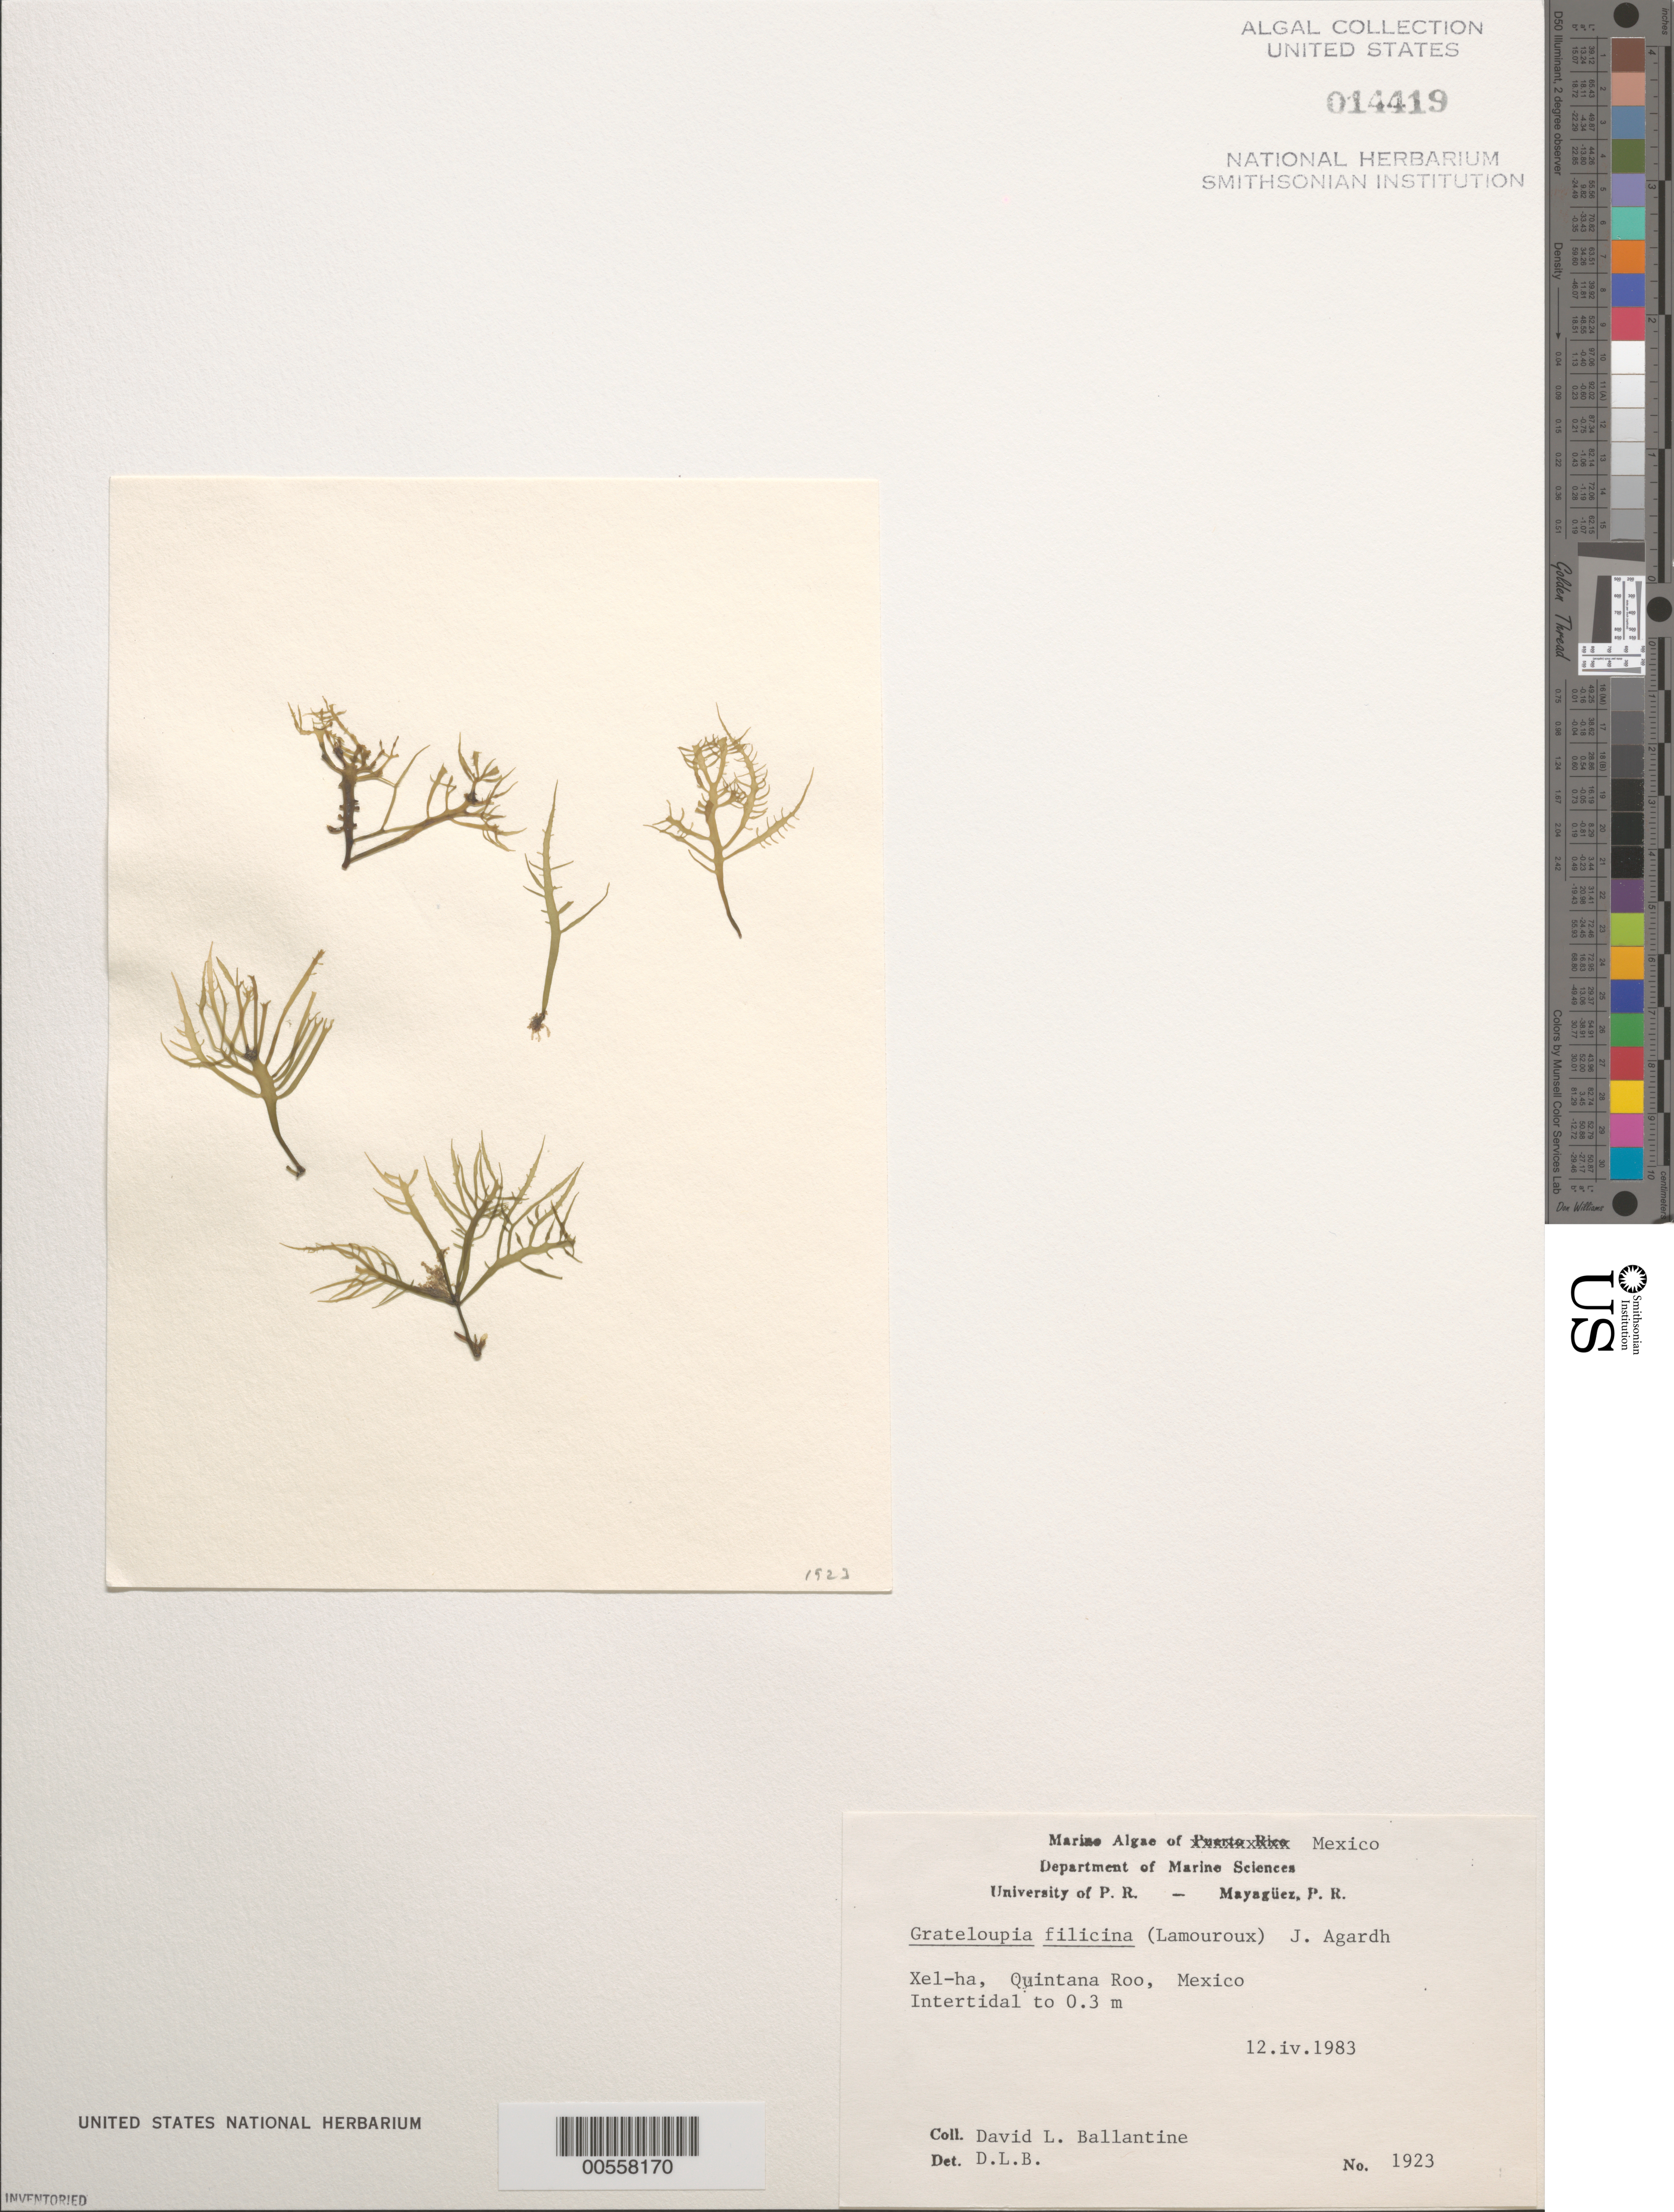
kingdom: Plantae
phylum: Rhodophyta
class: Florideophyceae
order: Halymeniales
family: Halymeniaceae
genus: Grateloupia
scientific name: Grateloupia filicina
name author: (J.V.Lamouroux) C. Agardh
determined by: Ballantine, D. L.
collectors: D.L. Ballantine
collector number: DLB 1923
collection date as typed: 12 Apr 1983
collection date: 1983-04-12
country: Mexico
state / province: Quintana Roo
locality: Xel-ha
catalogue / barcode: US 14419